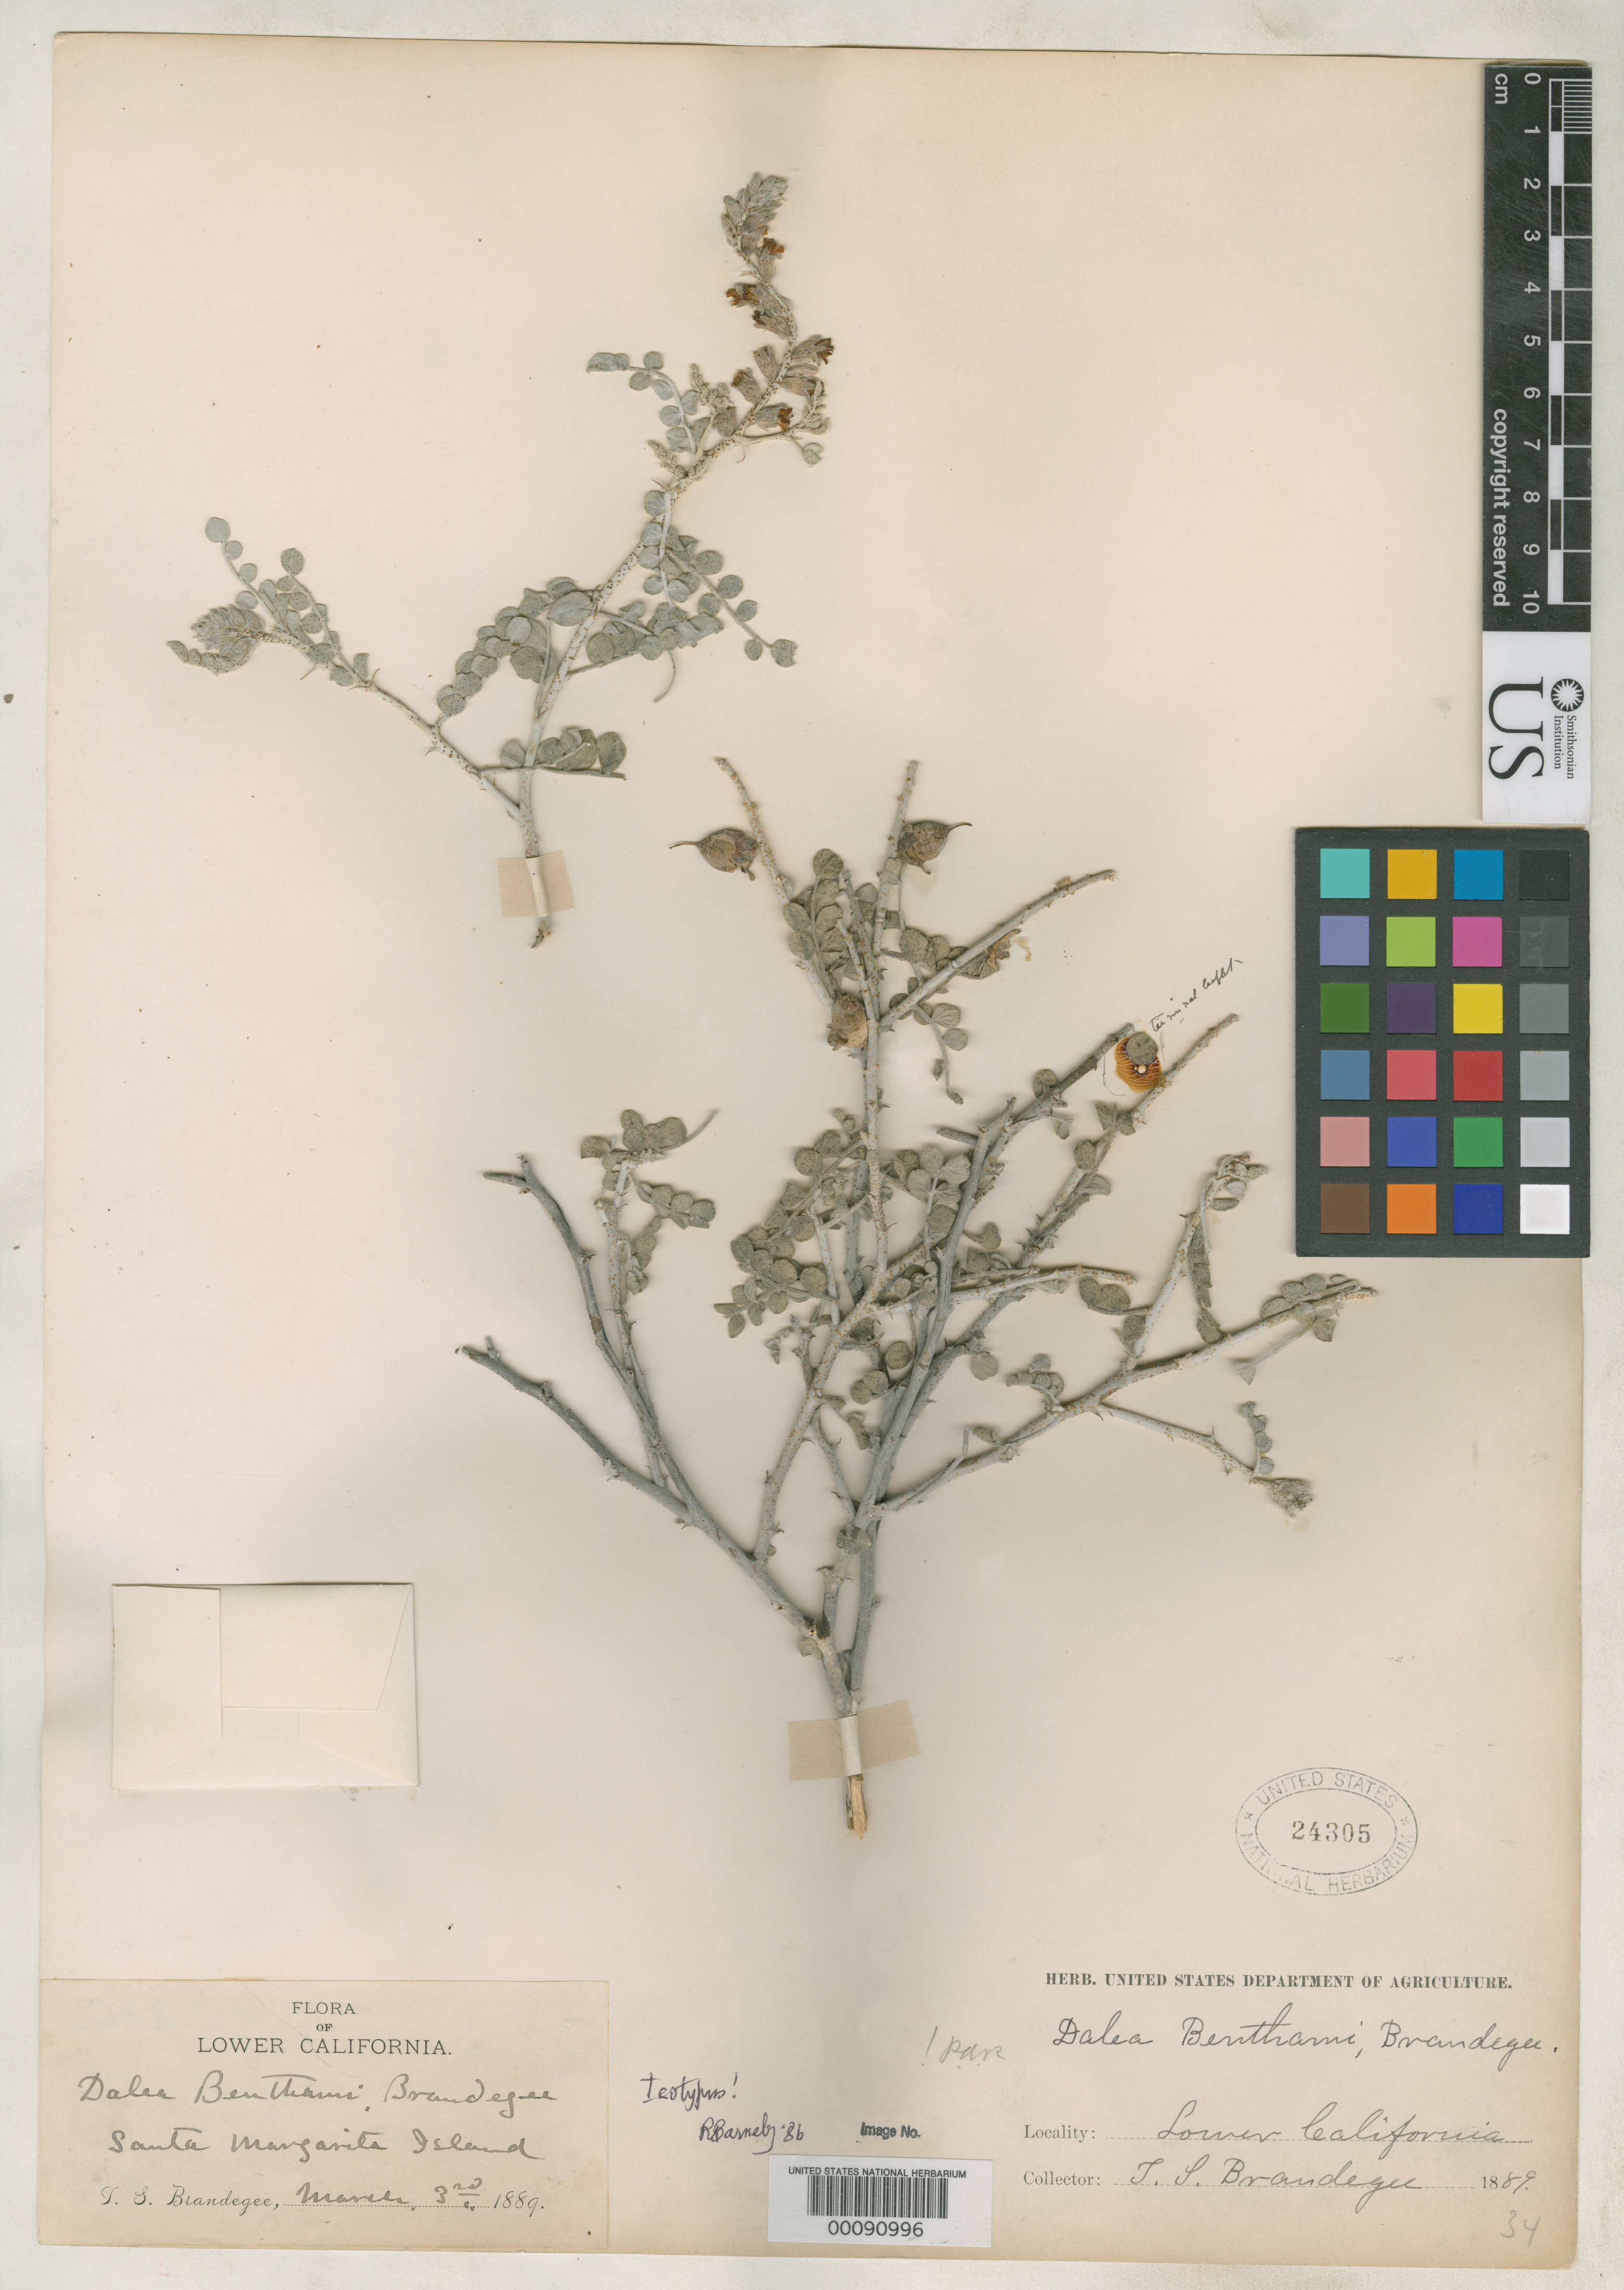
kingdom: Plantae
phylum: Tracheophyta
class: Magnoliopsida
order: Fabales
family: Fabaceae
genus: Dalea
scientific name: Dalea benthami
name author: Brandegee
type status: Possible Isotype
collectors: T. S. Brandegee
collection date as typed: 03 Mar 1889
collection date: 1889-03-03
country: Mexico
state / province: Baja California Sur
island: Santa Margarita Island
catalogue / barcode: US 24305